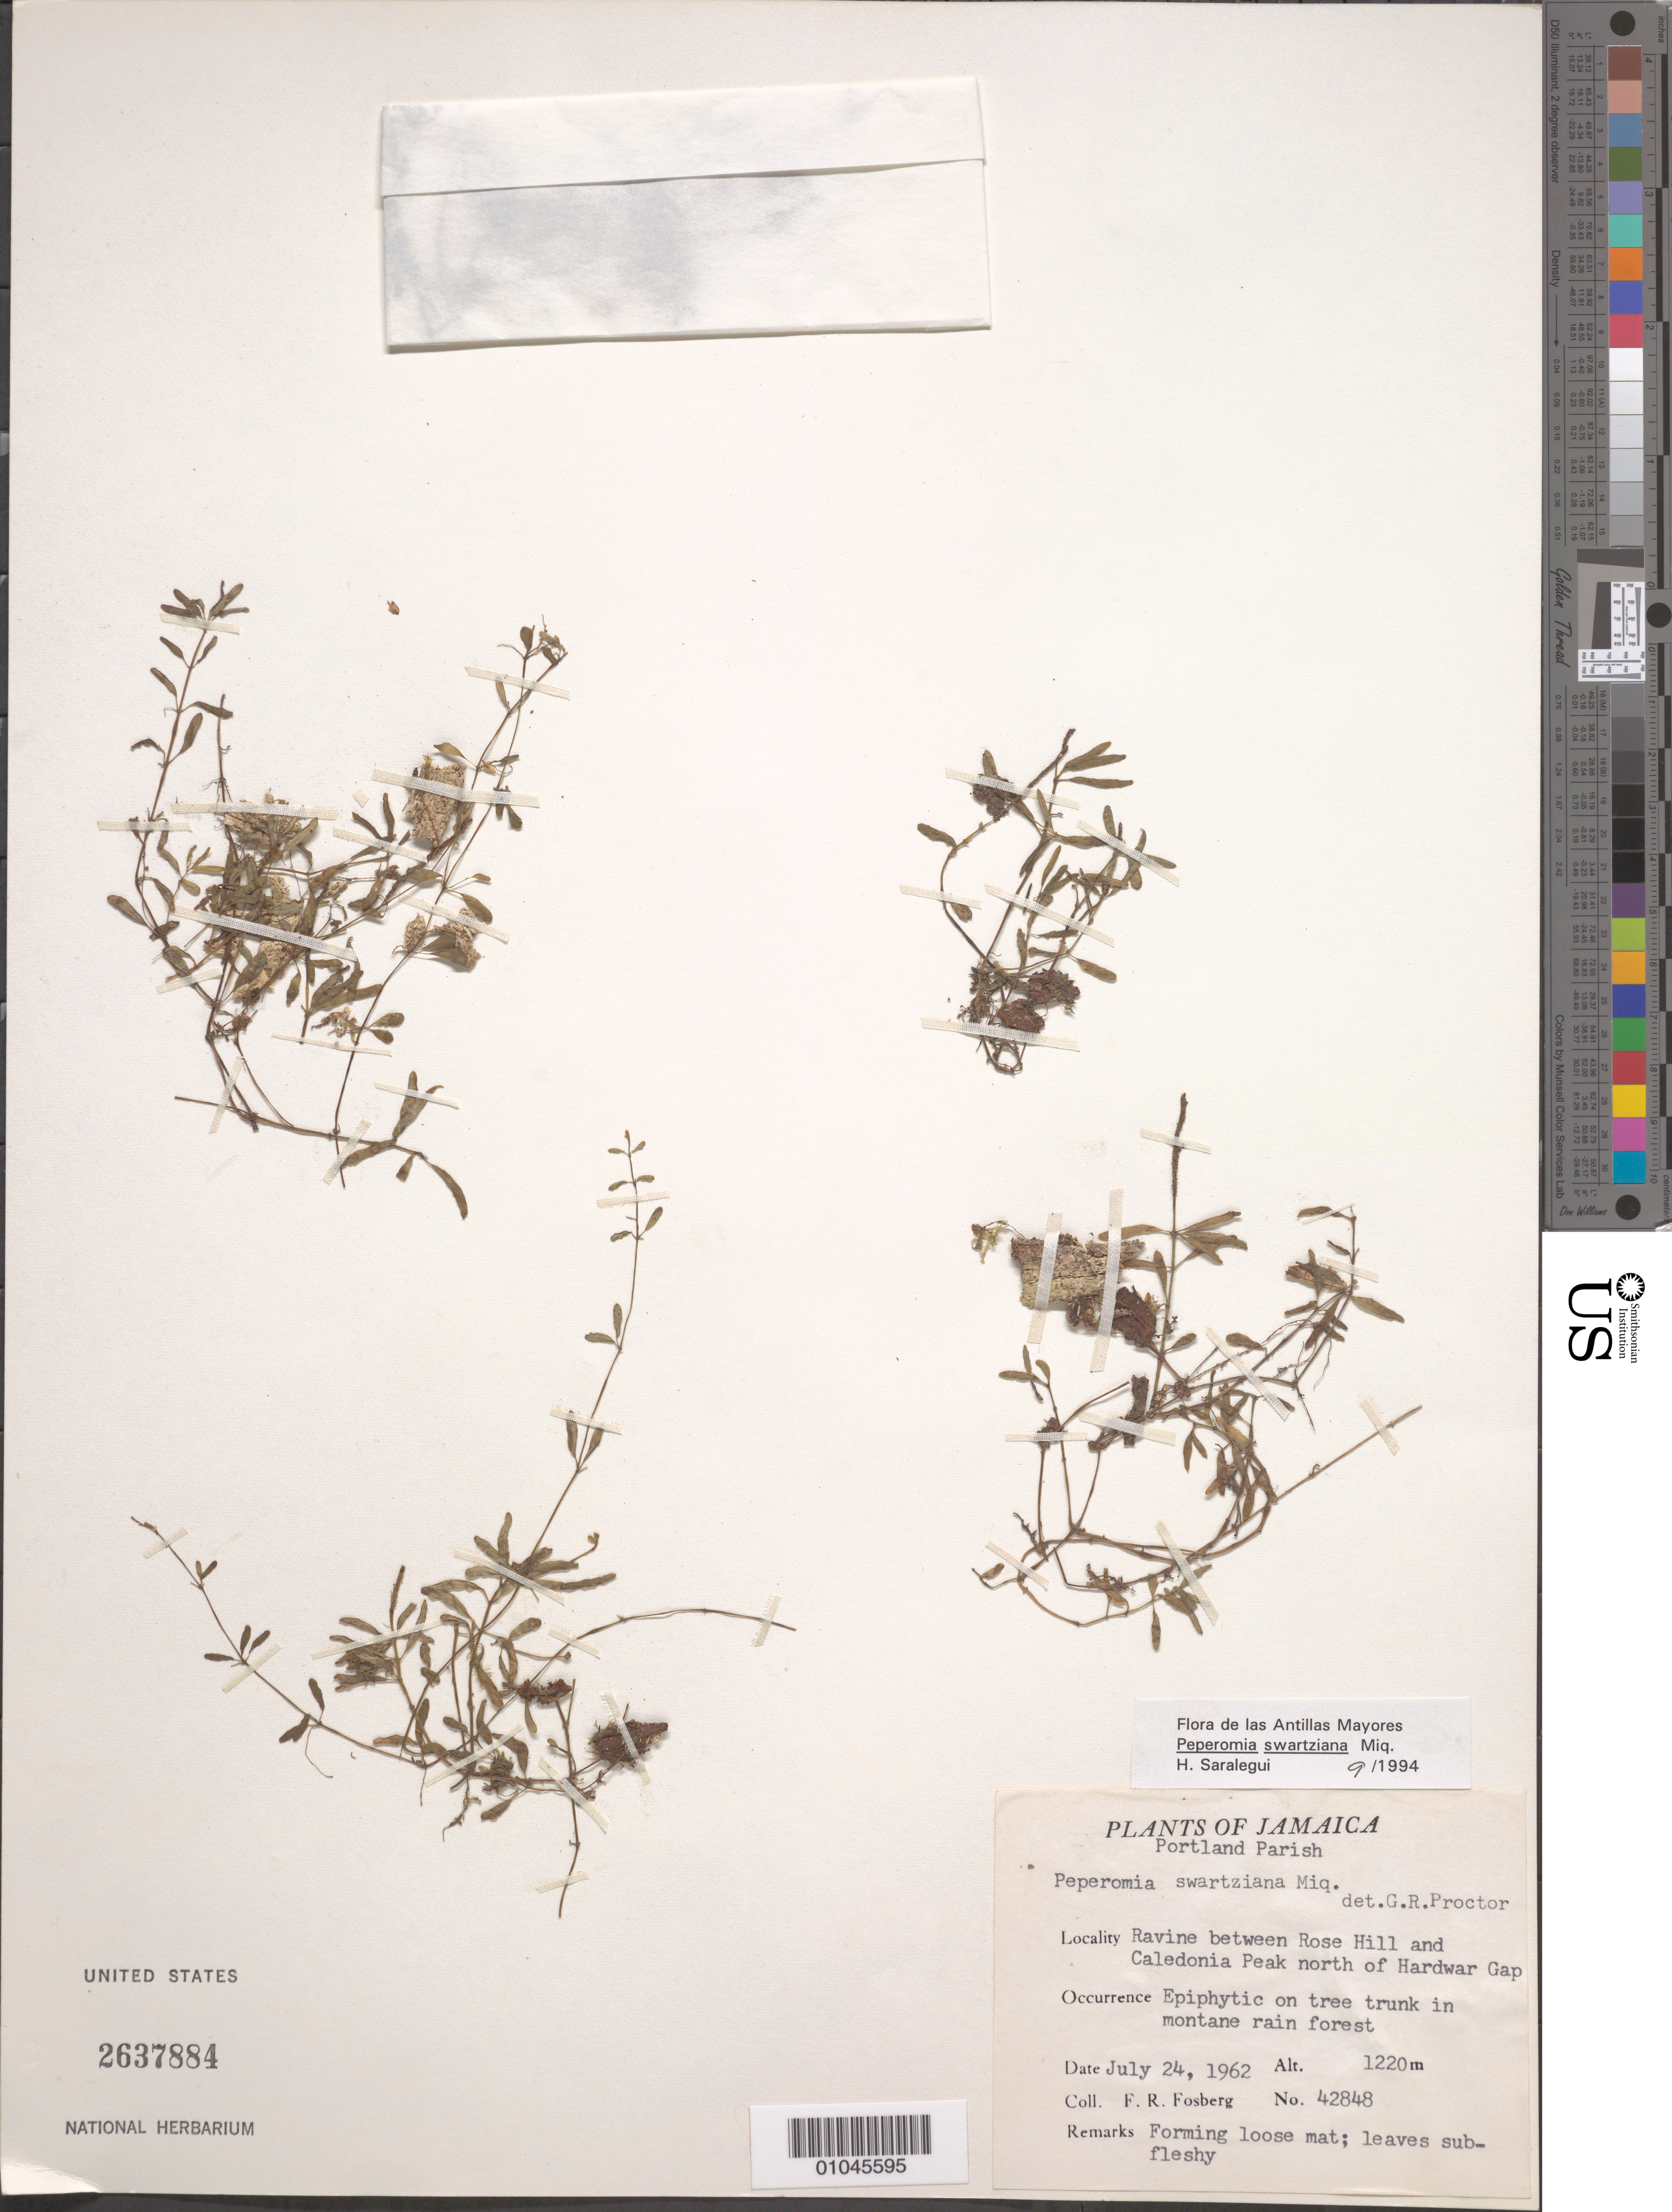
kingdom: Plantae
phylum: Tracheophyta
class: Magnoliopsida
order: Piperales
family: Piperaceae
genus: Peperomia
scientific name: Peperomia stellata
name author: (Sw.) A. Dietr.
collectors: F. R. Fosberg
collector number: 42848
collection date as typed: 24 Jul 1962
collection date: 1962-07-24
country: Jamaica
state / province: Portland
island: Jamaica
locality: Ravine between Rose Hill and Caledonia Peak North of Hardwar Gap.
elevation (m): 1220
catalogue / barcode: US 2637884